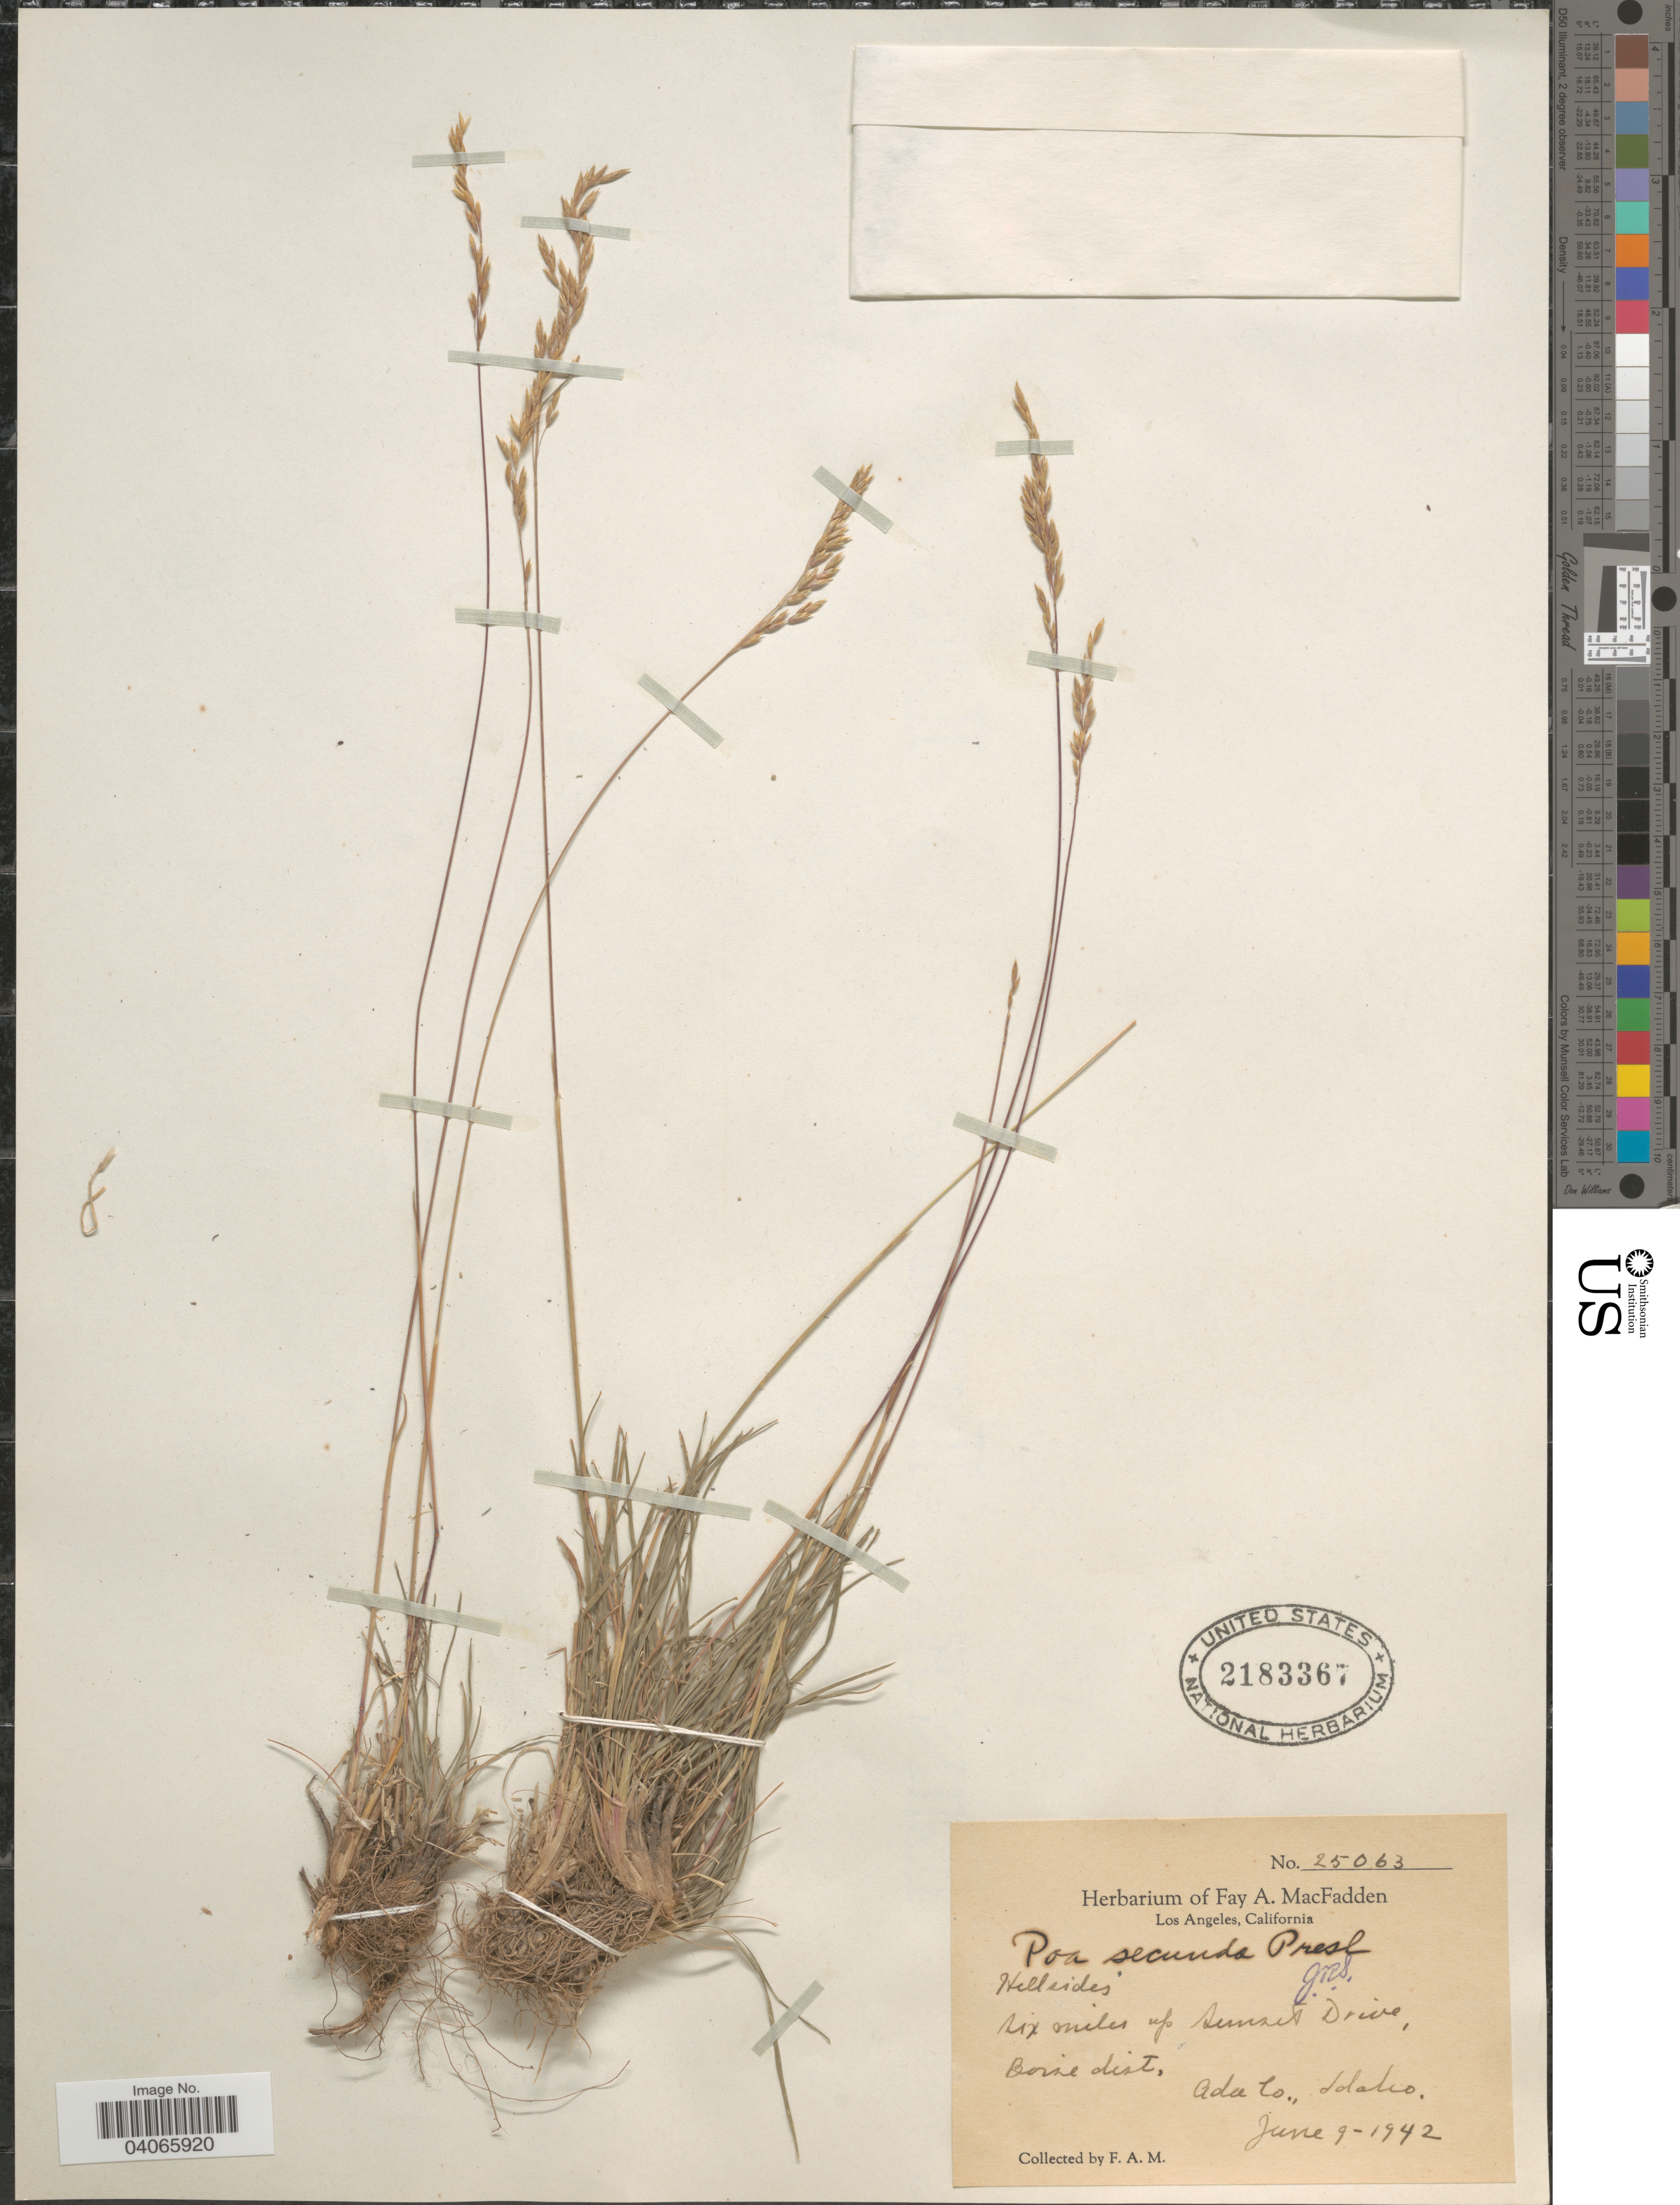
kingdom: Plantae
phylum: Tracheophyta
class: Liliopsida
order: Poales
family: Poaceae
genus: Poa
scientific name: Poa secunda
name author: J. Presl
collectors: F. MacFadden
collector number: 25063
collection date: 1942-06-09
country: United States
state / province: Idaho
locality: Six miles up Sunset Drive, Boise dist. Ada Co.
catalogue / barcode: US 2183367